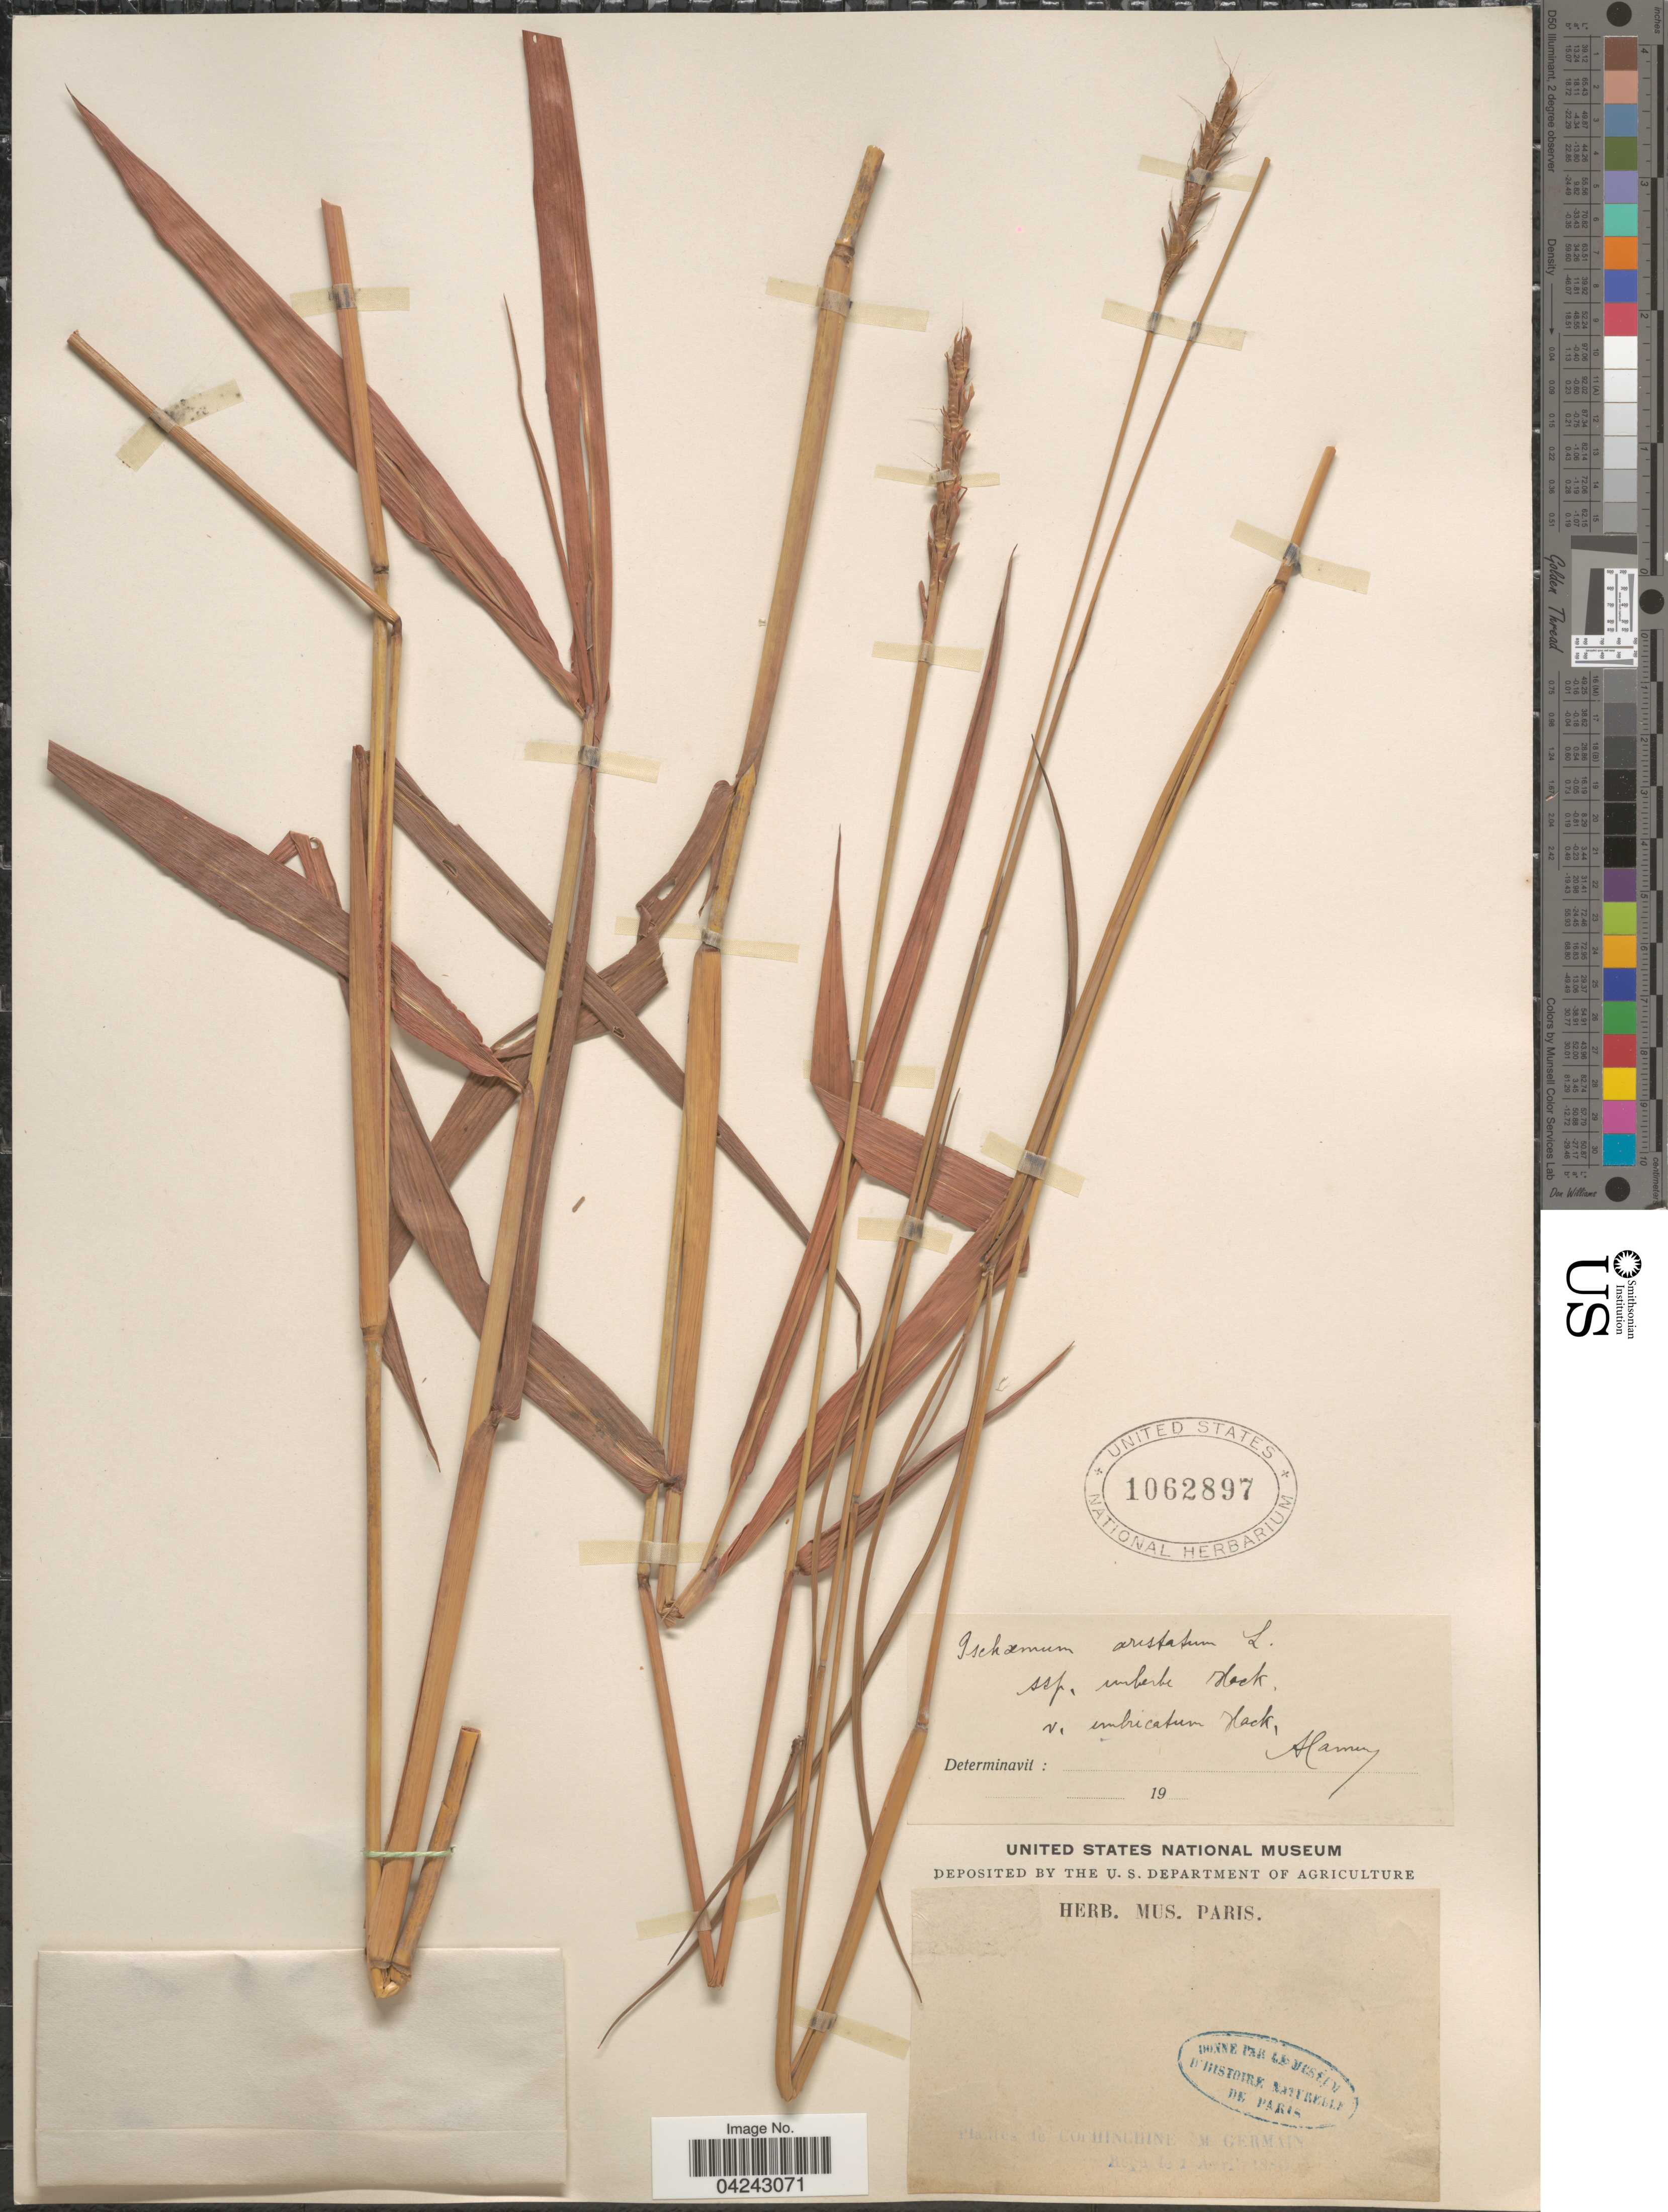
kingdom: Plantae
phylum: Tracheophyta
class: Liliopsida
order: Poales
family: Poaceae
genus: Ischaemum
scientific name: Ischaemum aristatum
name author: L.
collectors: M. Germain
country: Vietnam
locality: Cochinchine.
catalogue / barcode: US 1062897